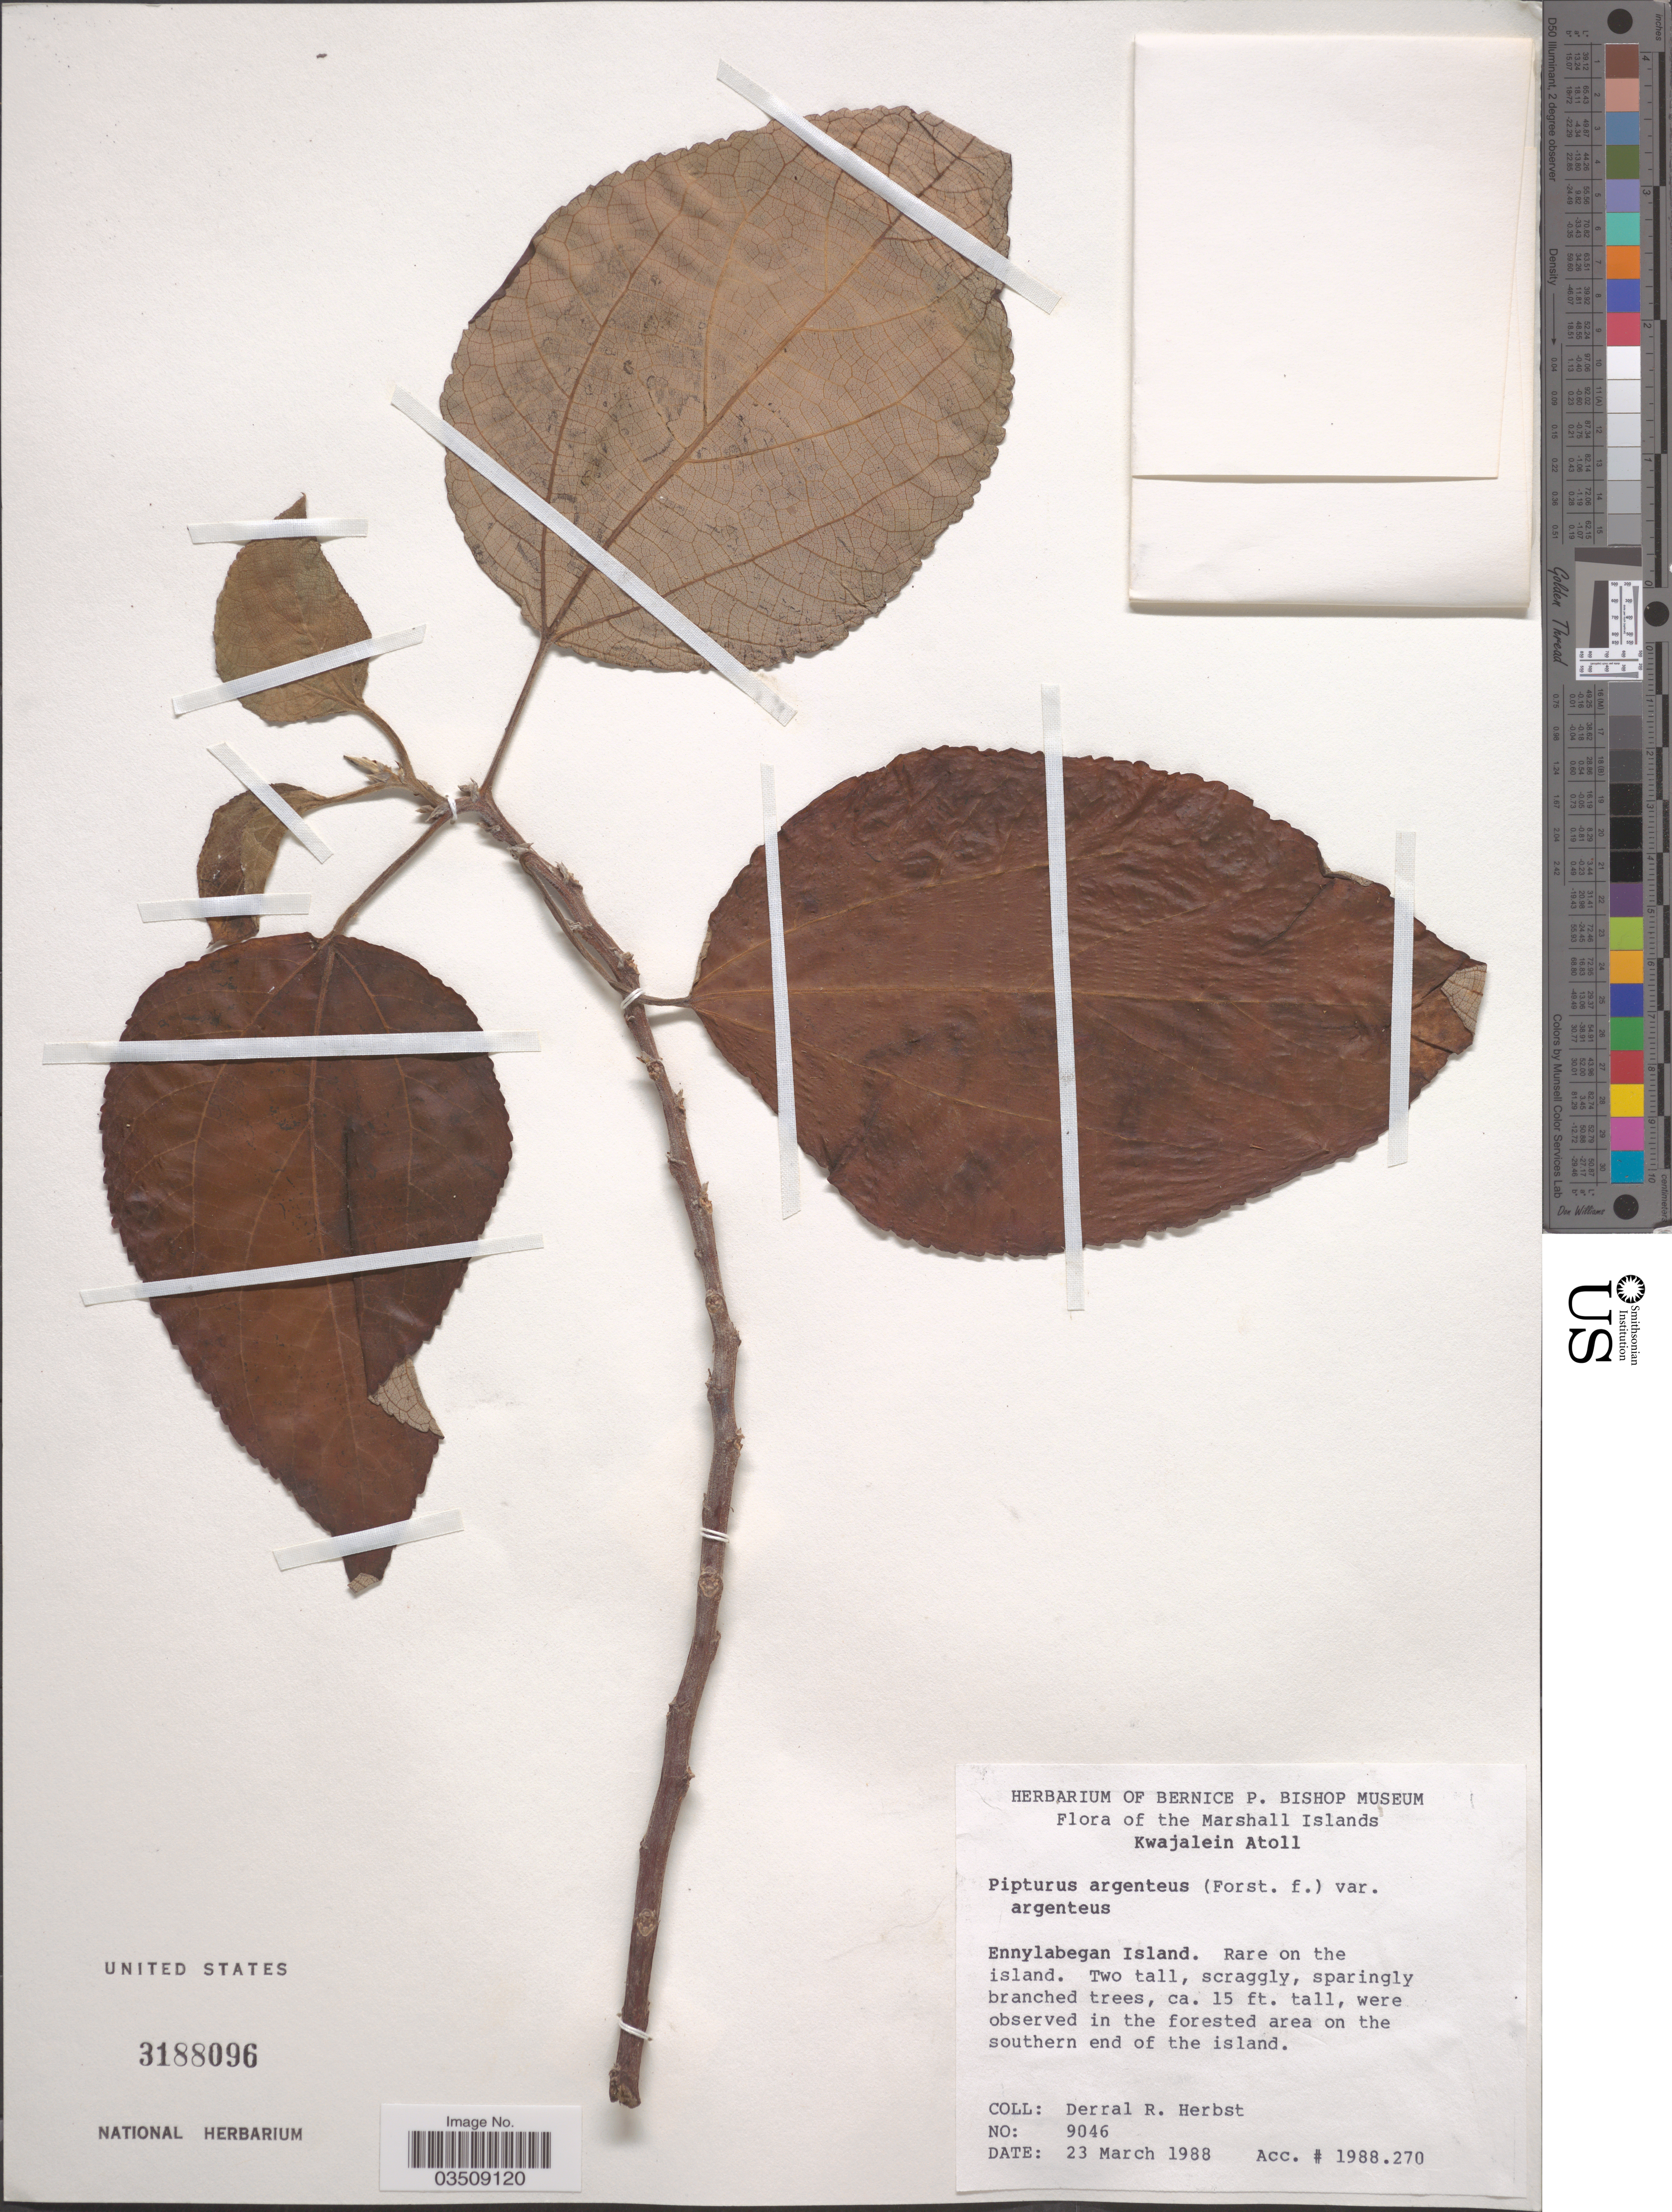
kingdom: Plantae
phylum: Tracheophyta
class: Magnoliopsida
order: Rosales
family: Urticaceae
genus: Pipturus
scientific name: Pipturus argenteus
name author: (G. Forst.) Wedd.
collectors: D. R. Herbst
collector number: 9046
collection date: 1988-03-23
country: Marshall Islands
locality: Kwajalein Atoll. Ennylabegan Island. Rare on the island. Observed in the forested area on the southern end of the island.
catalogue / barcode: US 3188096